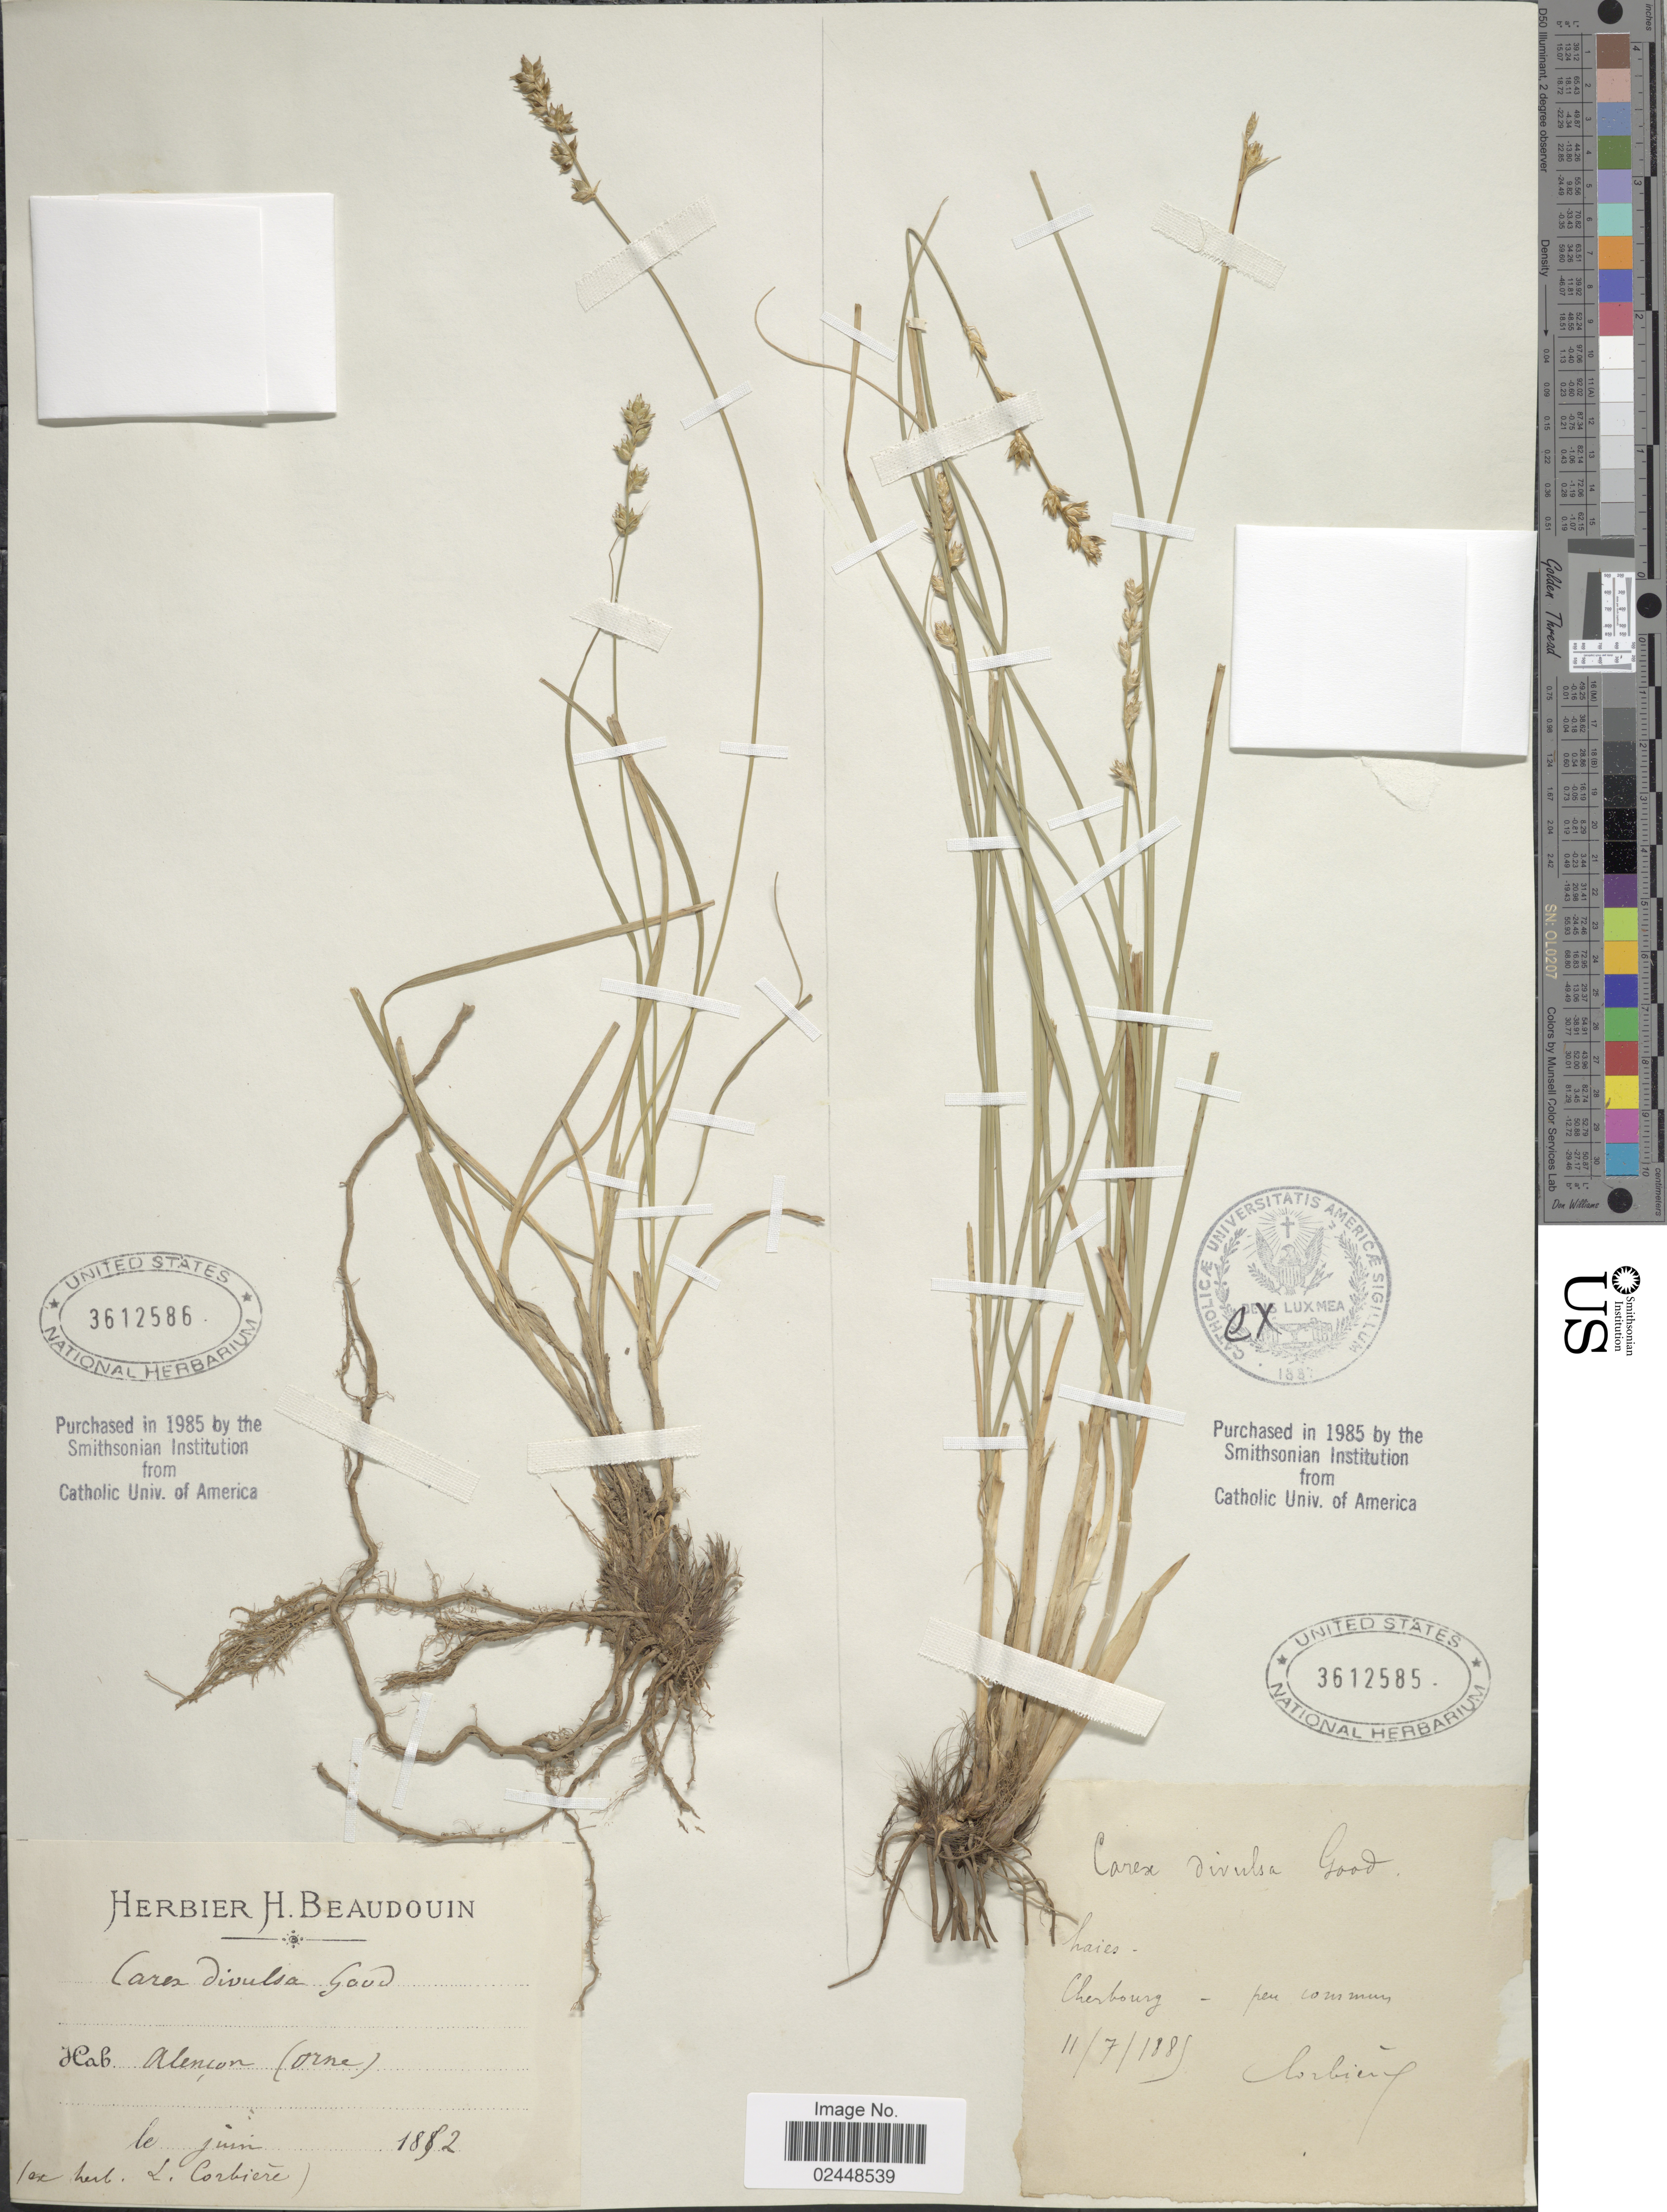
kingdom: Plantae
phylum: Tracheophyta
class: Liliopsida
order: Poales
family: Cyperaceae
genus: Carex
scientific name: Carex divulsa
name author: Stokes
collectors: Corbiere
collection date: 1885-07-11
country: France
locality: Haies - Cherbourg - peu commun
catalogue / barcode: US 3612585